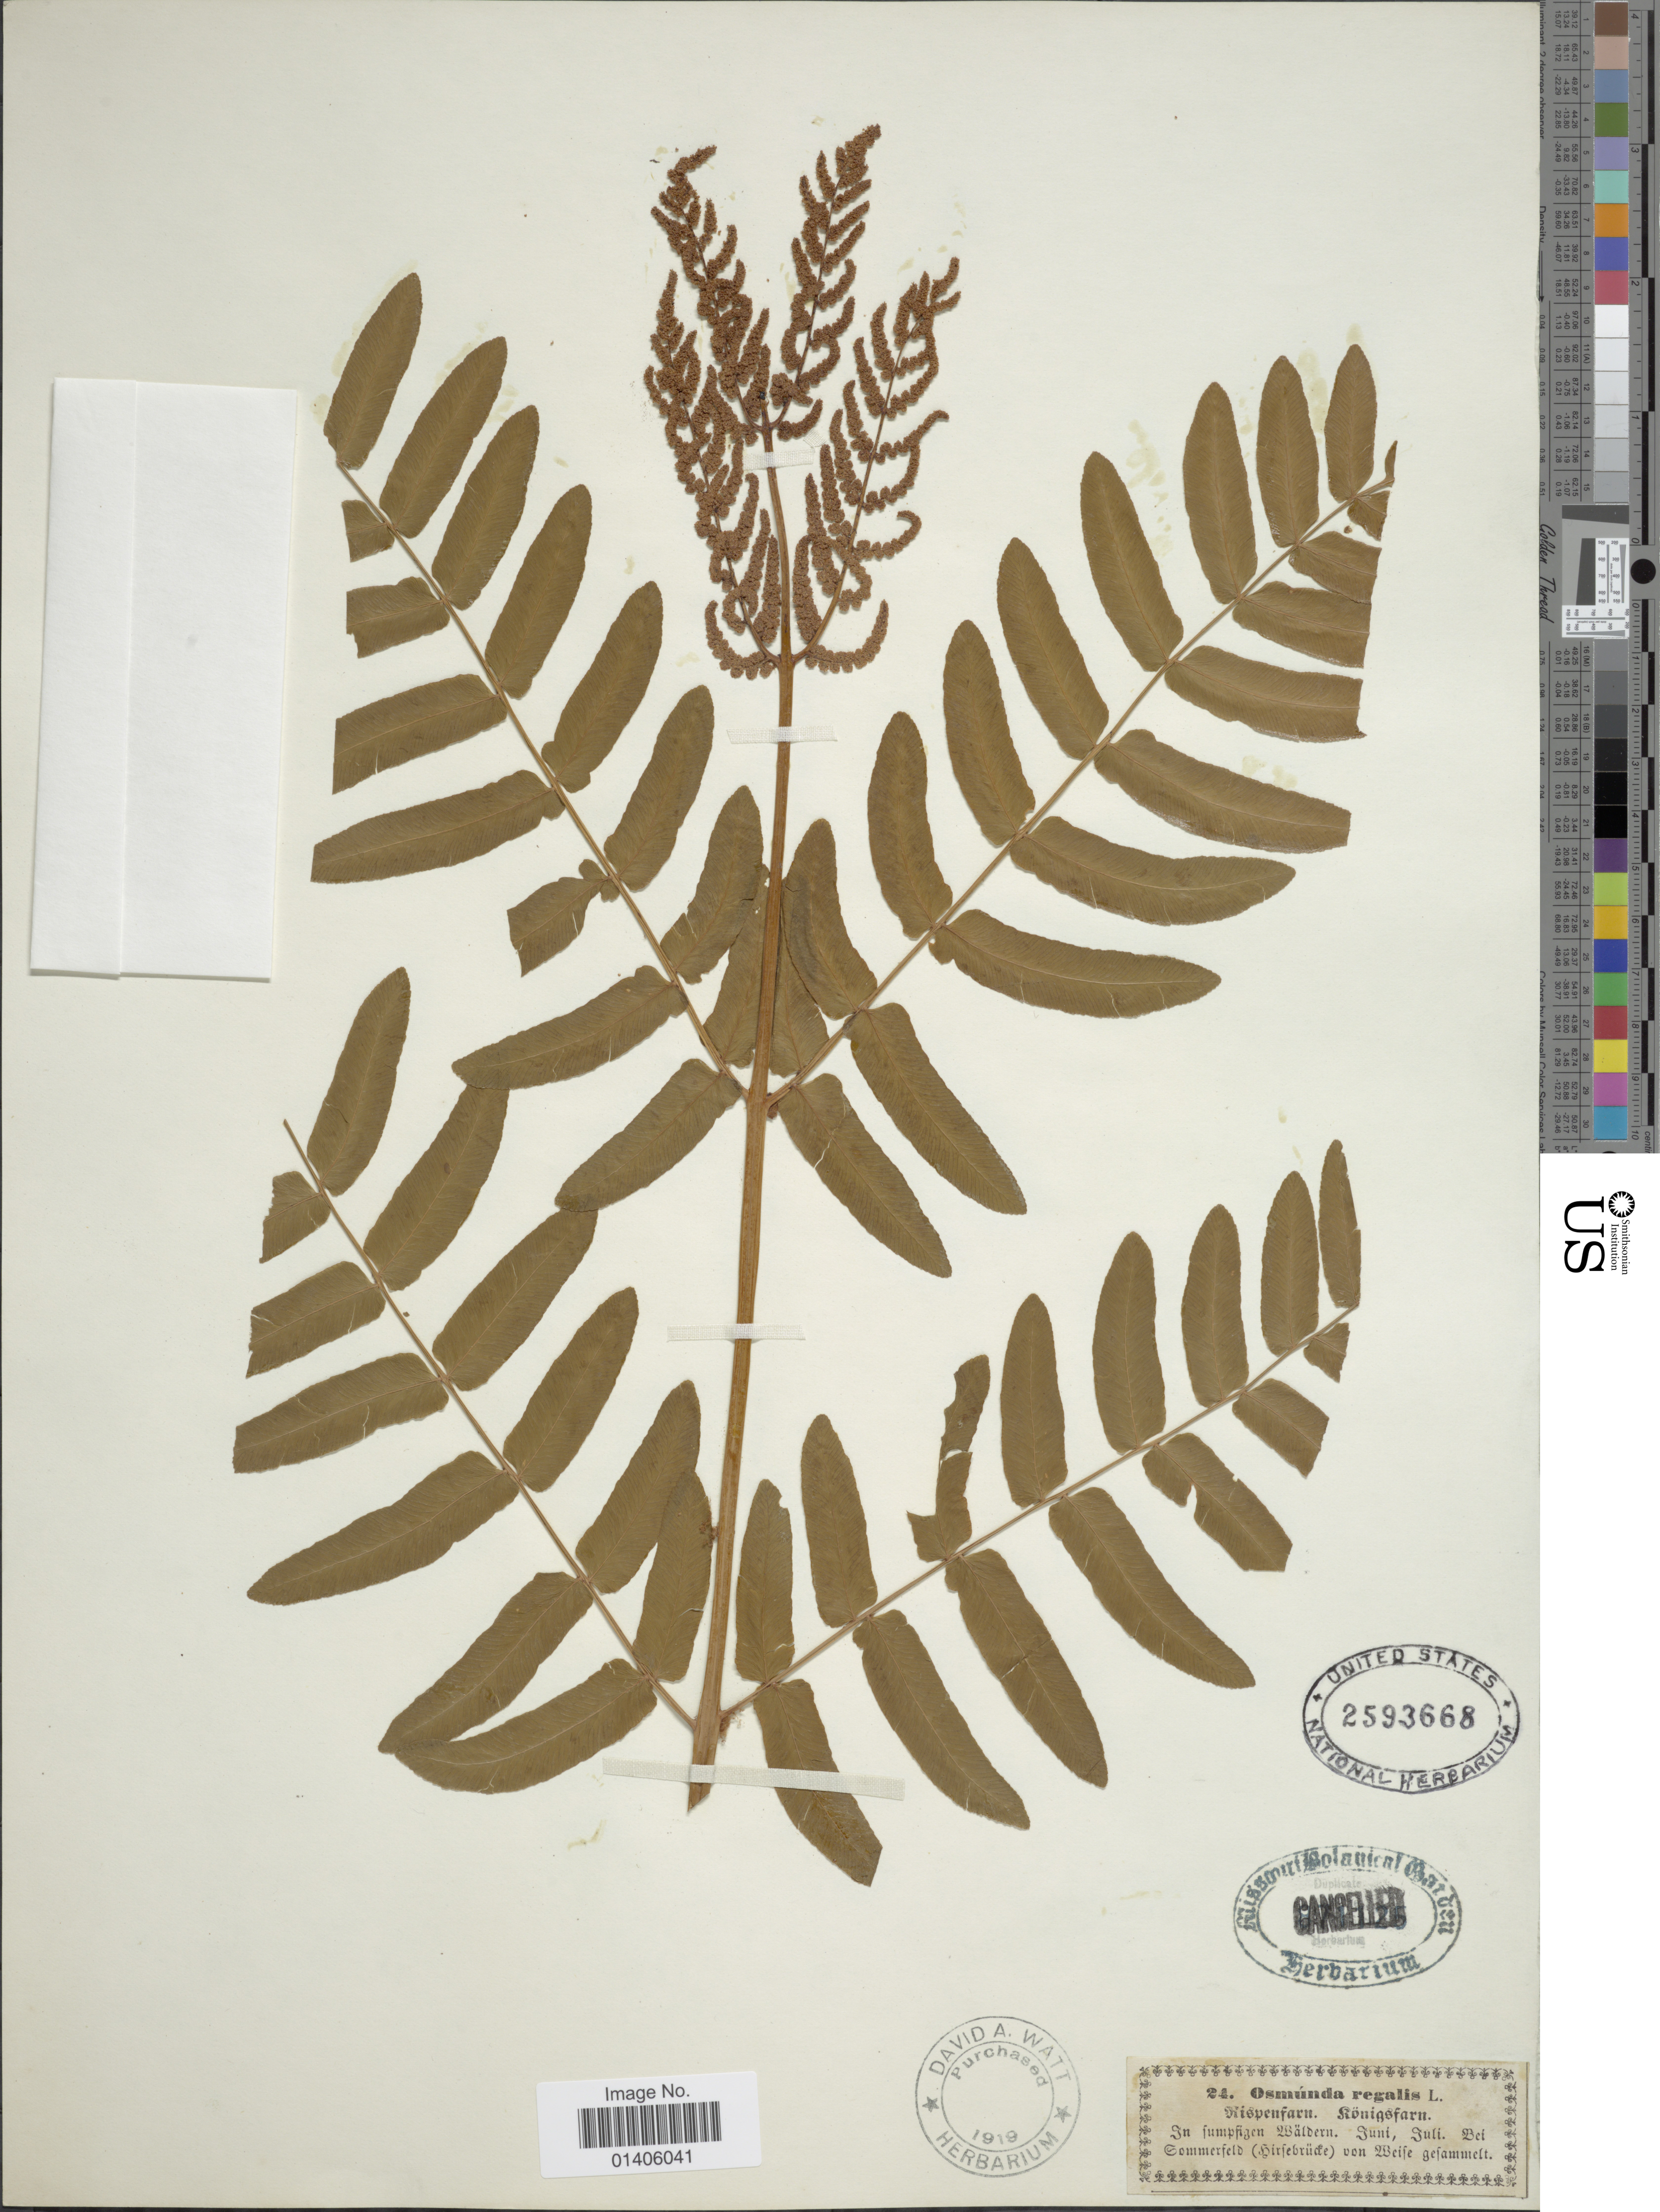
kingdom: Plantae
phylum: Tracheophyta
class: Polypodiopsida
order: Osmundales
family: Osmundaceae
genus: Osmunda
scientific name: Osmunda regalis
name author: L.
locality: In sumpgen Wäldern, Sommerfeld [illegible text]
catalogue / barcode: US 2593668